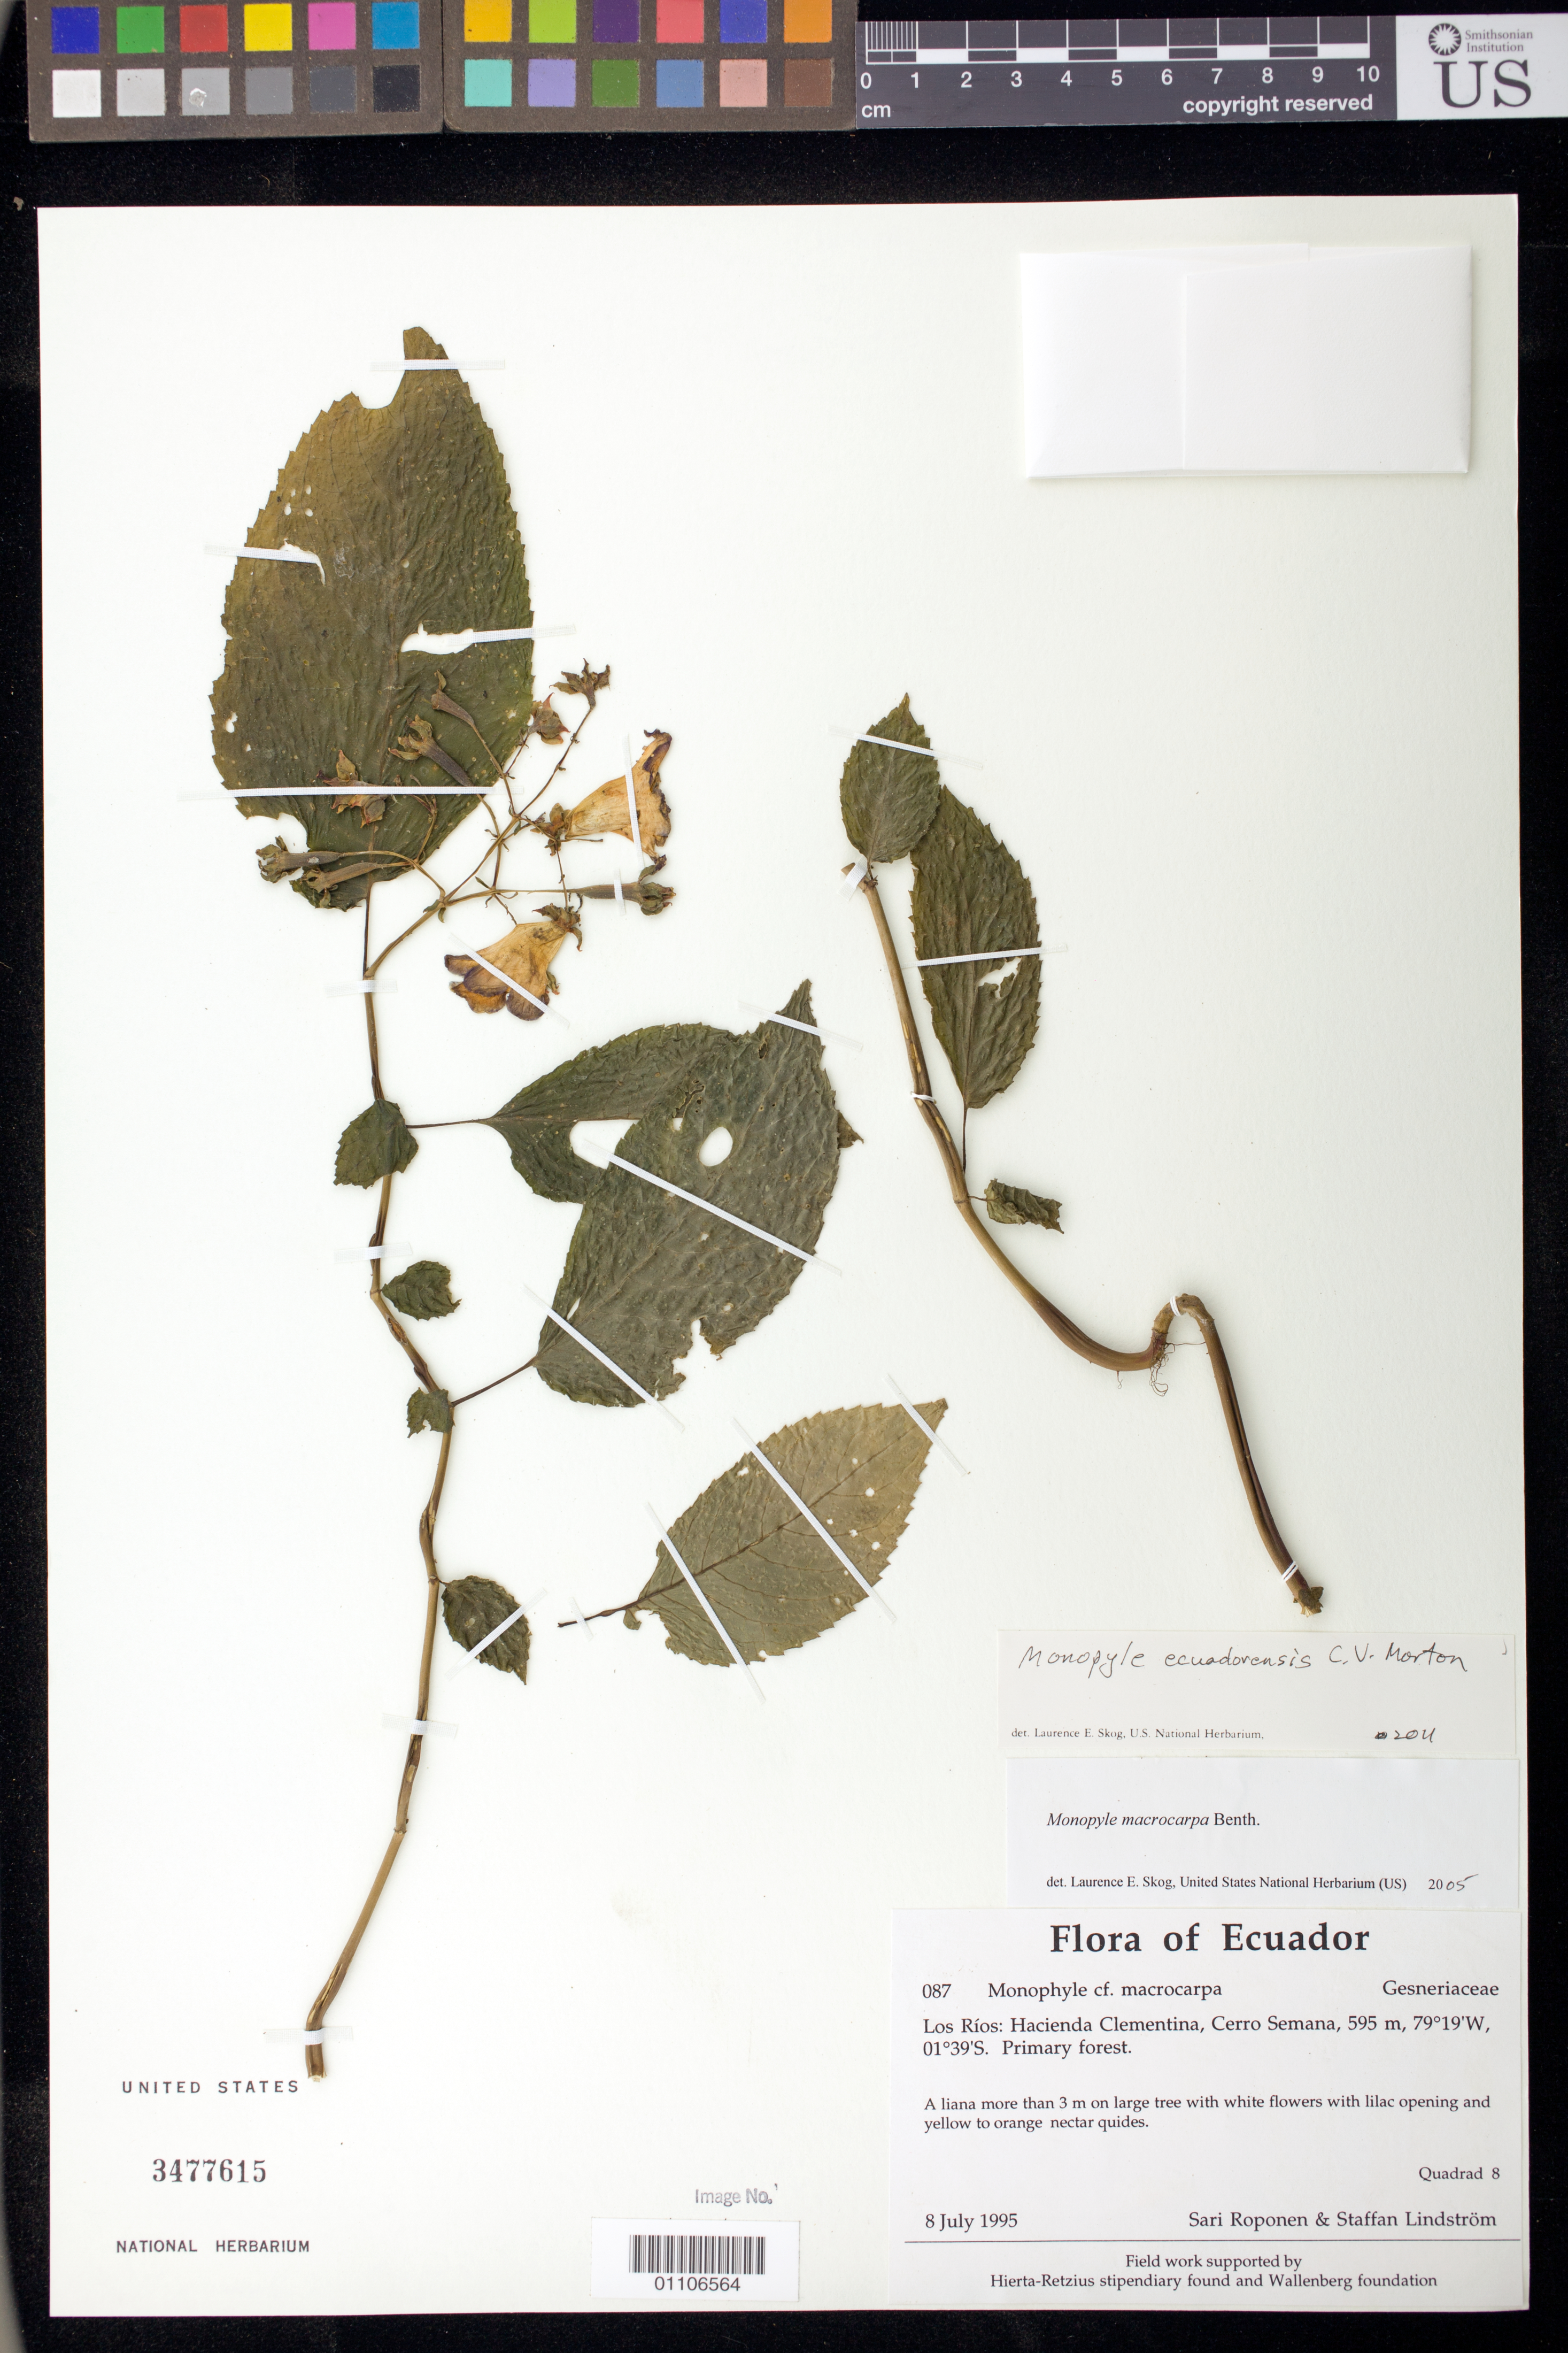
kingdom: Plantae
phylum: Tracheophyta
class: Magnoliopsida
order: Lamiales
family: Gesneriaceae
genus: Monopyle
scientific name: Monopyle ecuadorensis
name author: C.V. Morton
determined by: Skog, Laurence E.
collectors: S. Roponen & S. Lindstrom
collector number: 87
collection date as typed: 08 Jul 1995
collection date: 1995-07-08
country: Ecuador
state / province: Los Ríos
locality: Los Ríos: Hacienda Clementina, Cerro Semana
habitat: Primary forest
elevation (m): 595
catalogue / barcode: US 3477615